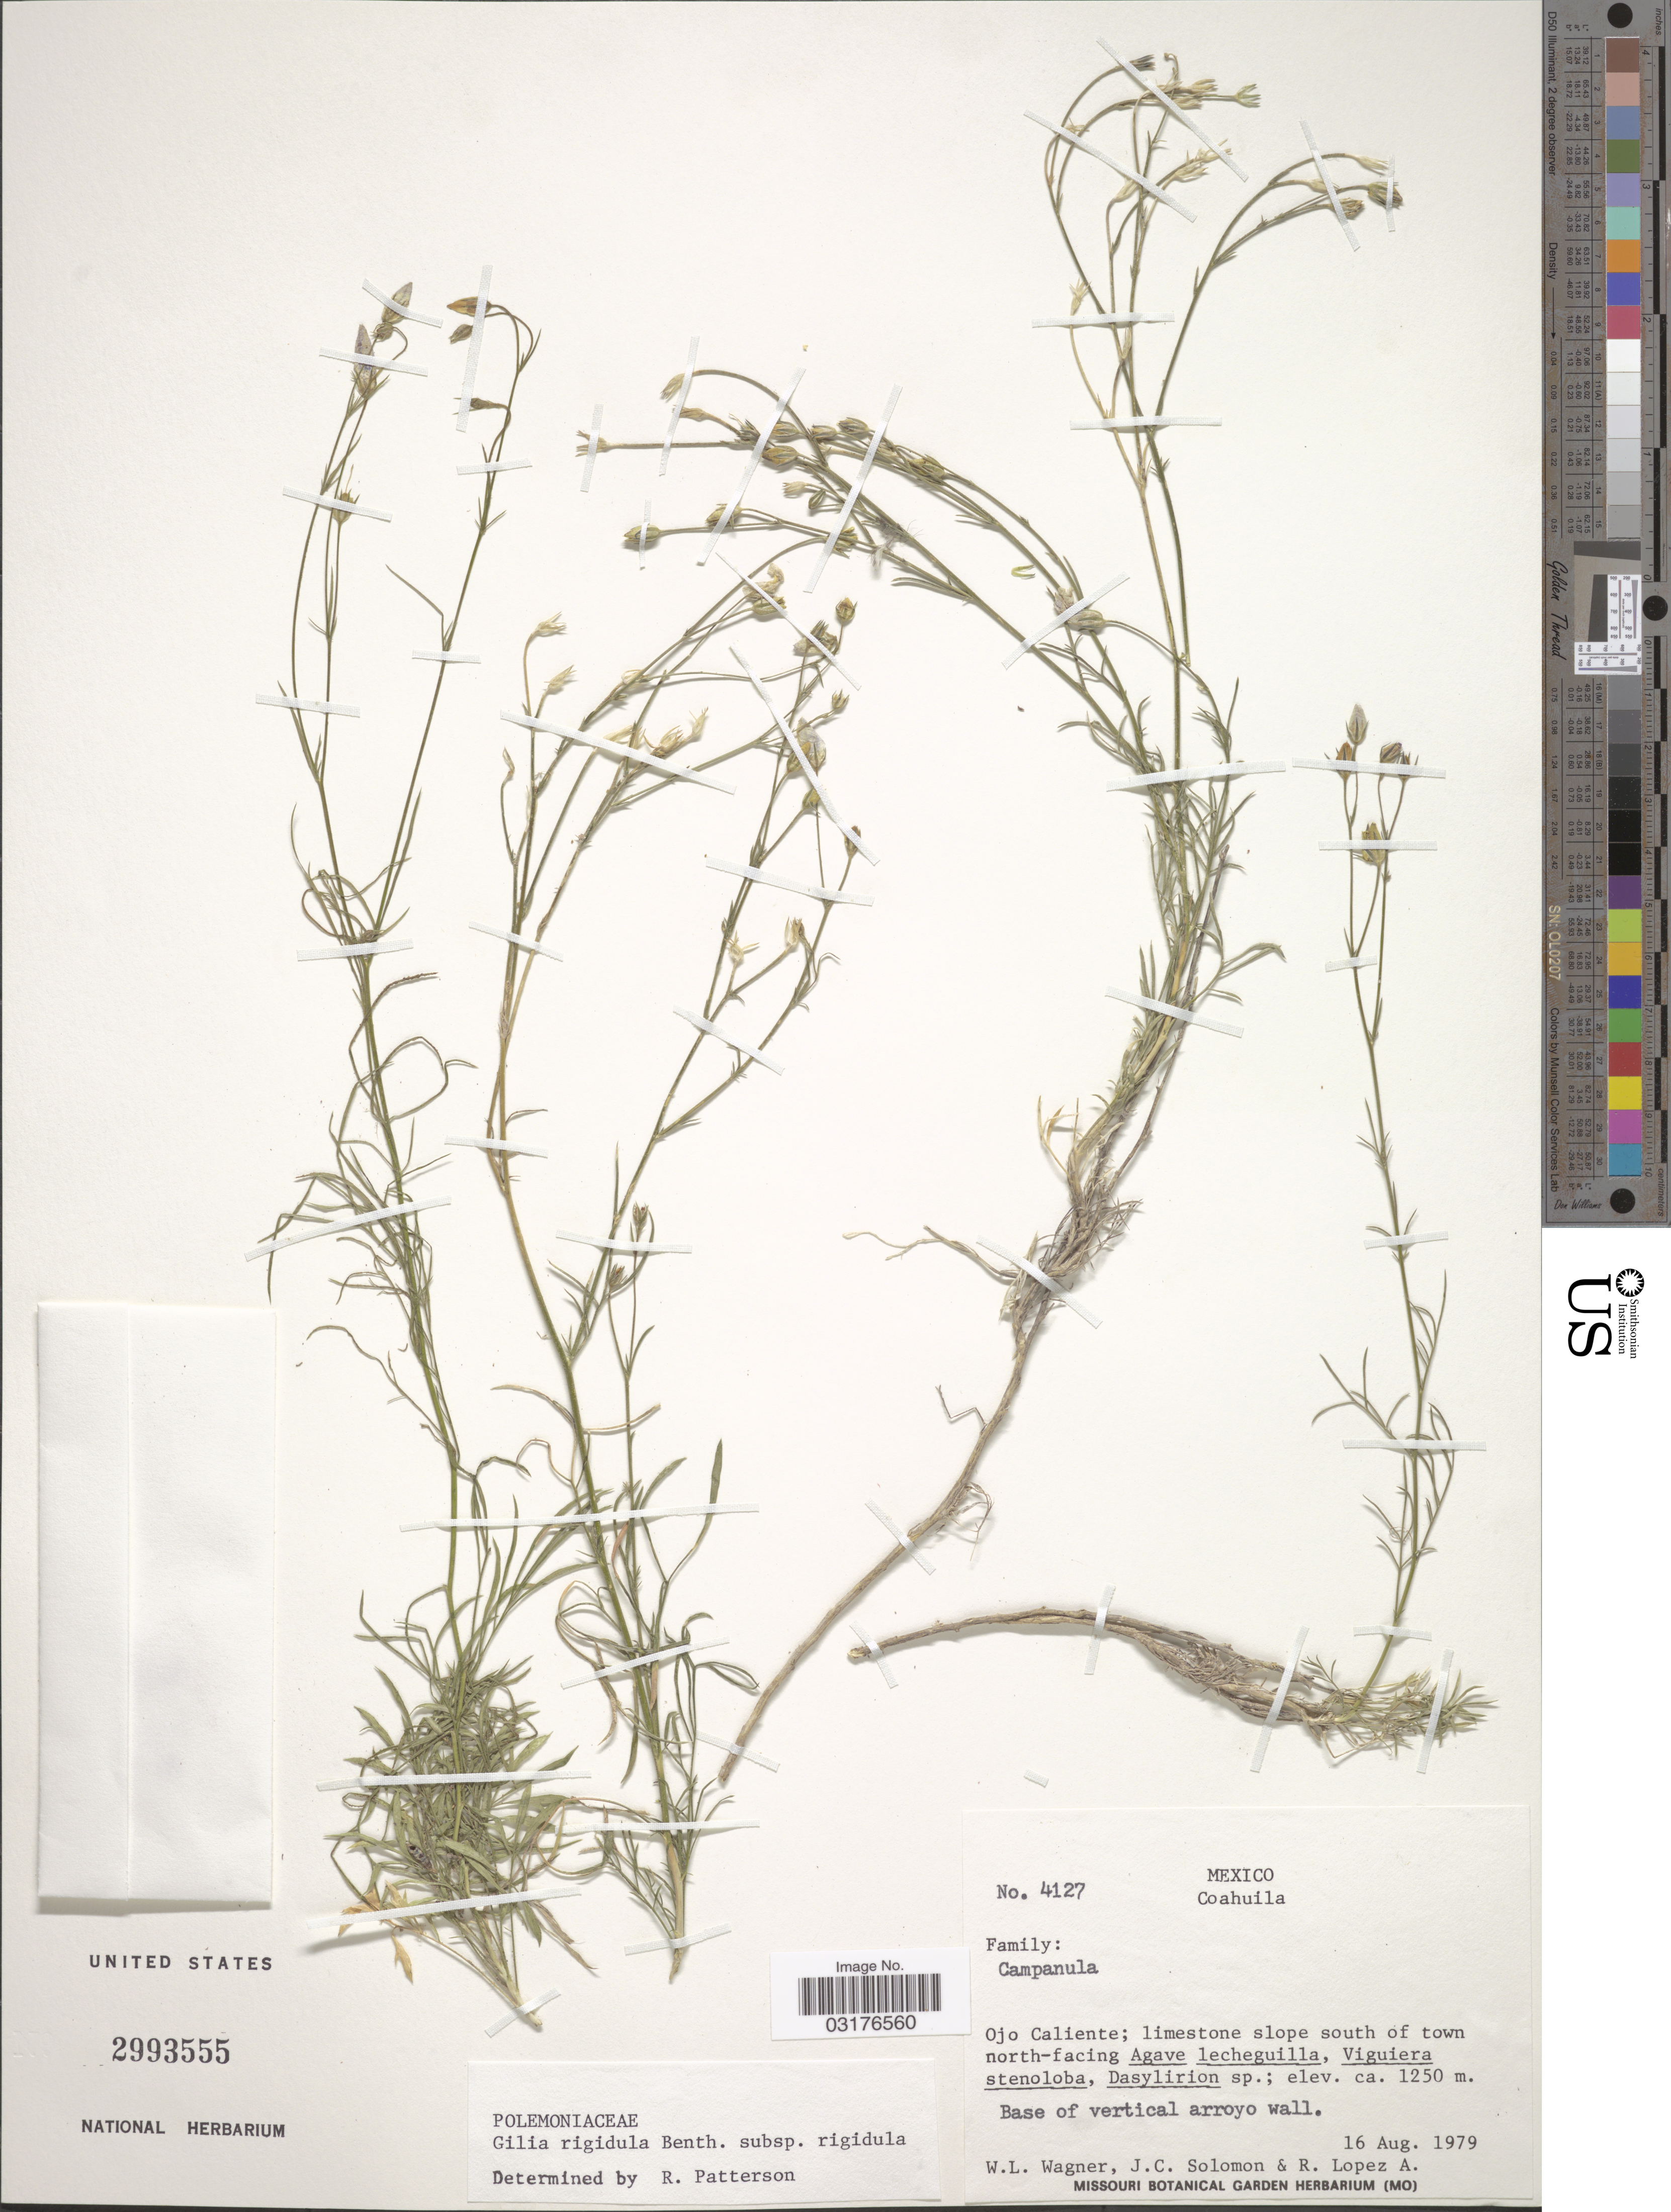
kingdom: Plantae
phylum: Tracheophyta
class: Magnoliopsida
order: Ericales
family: Polemoniaceae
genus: Giliastrum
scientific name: Giliastrum rigidulum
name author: (Benth.) Rydb.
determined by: Strong, Mark T., (BOT), Smithsonian Institution - National Museum of Natural History (UNITED STATES)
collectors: W. L. Wagner, J. C. Solomon & R. Lopez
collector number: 4127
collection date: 1979-08-16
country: Mexico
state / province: Coahuila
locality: Ojo Caliente; limestone slope south of town north-facing.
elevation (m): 1250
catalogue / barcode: US 2993555